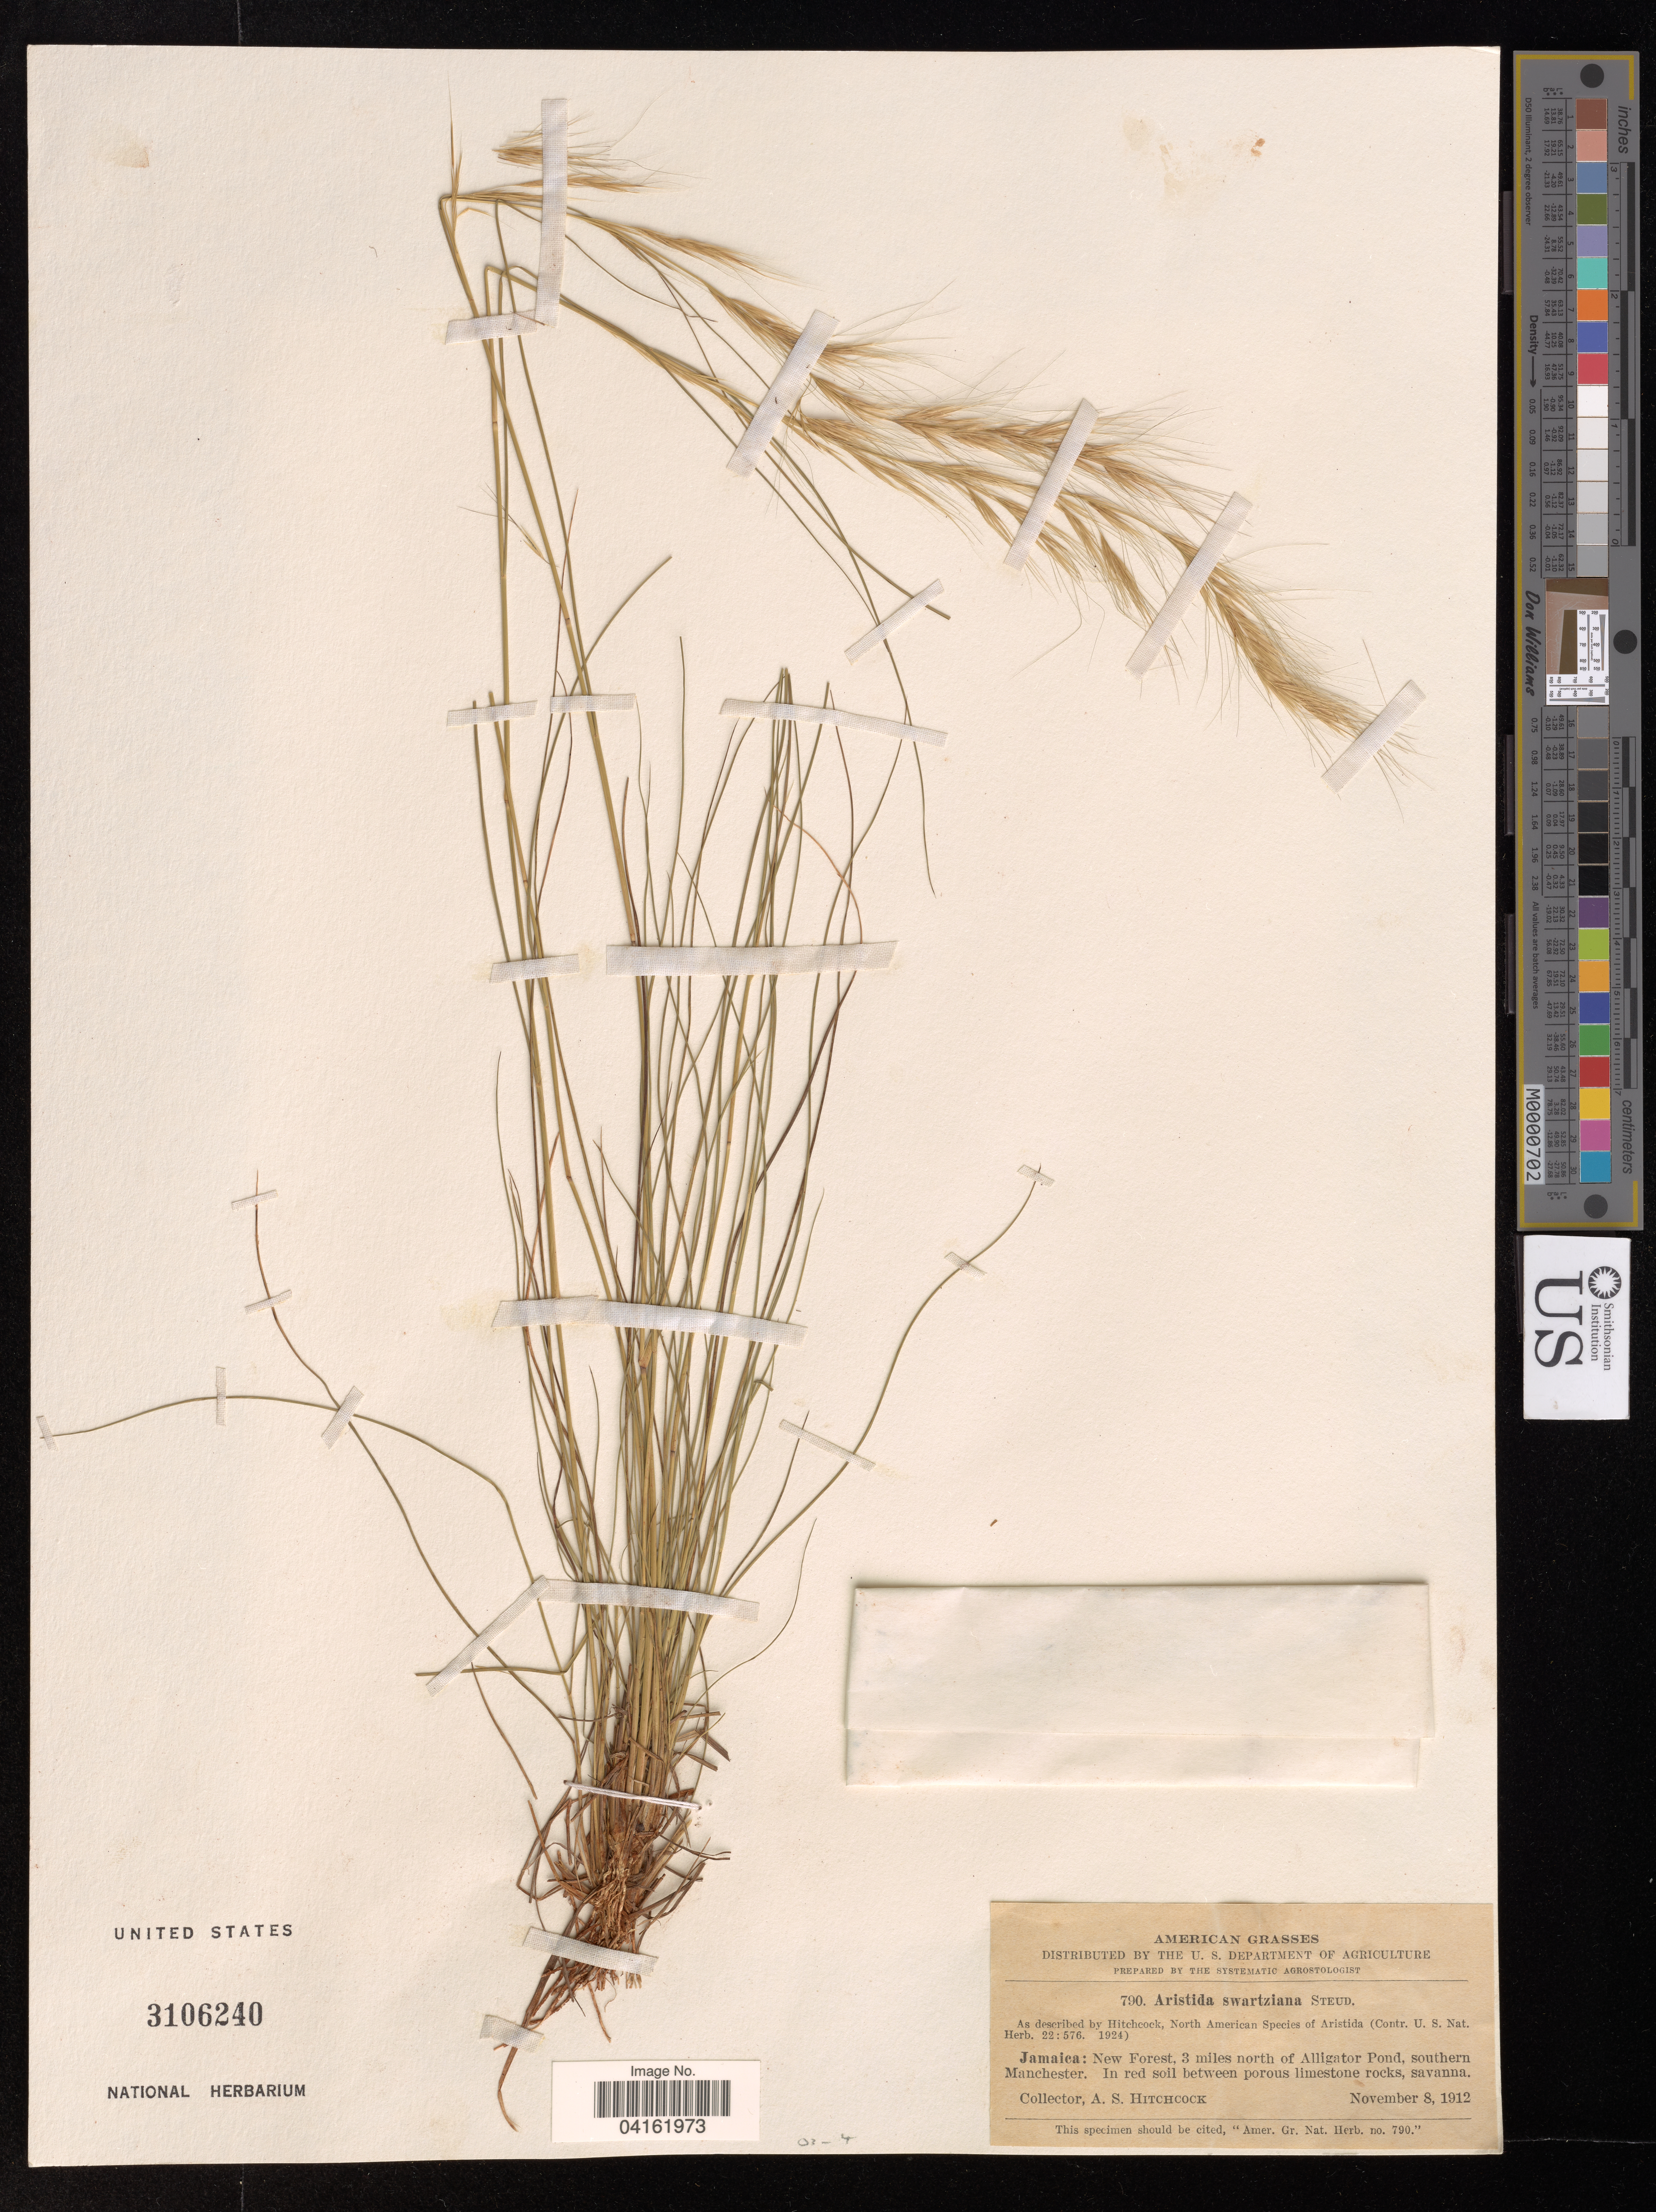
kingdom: Plantae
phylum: Tracheophyta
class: Liliopsida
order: Poales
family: Poaceae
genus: Aristida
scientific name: Aristida swartziana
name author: Steud.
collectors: A. Hitchcock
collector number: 790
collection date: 1912-11-08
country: Jamaica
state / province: Manchester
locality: New Forest, 3 miles north of Alligator Pond, Southern Manchester.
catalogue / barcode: US 3106240